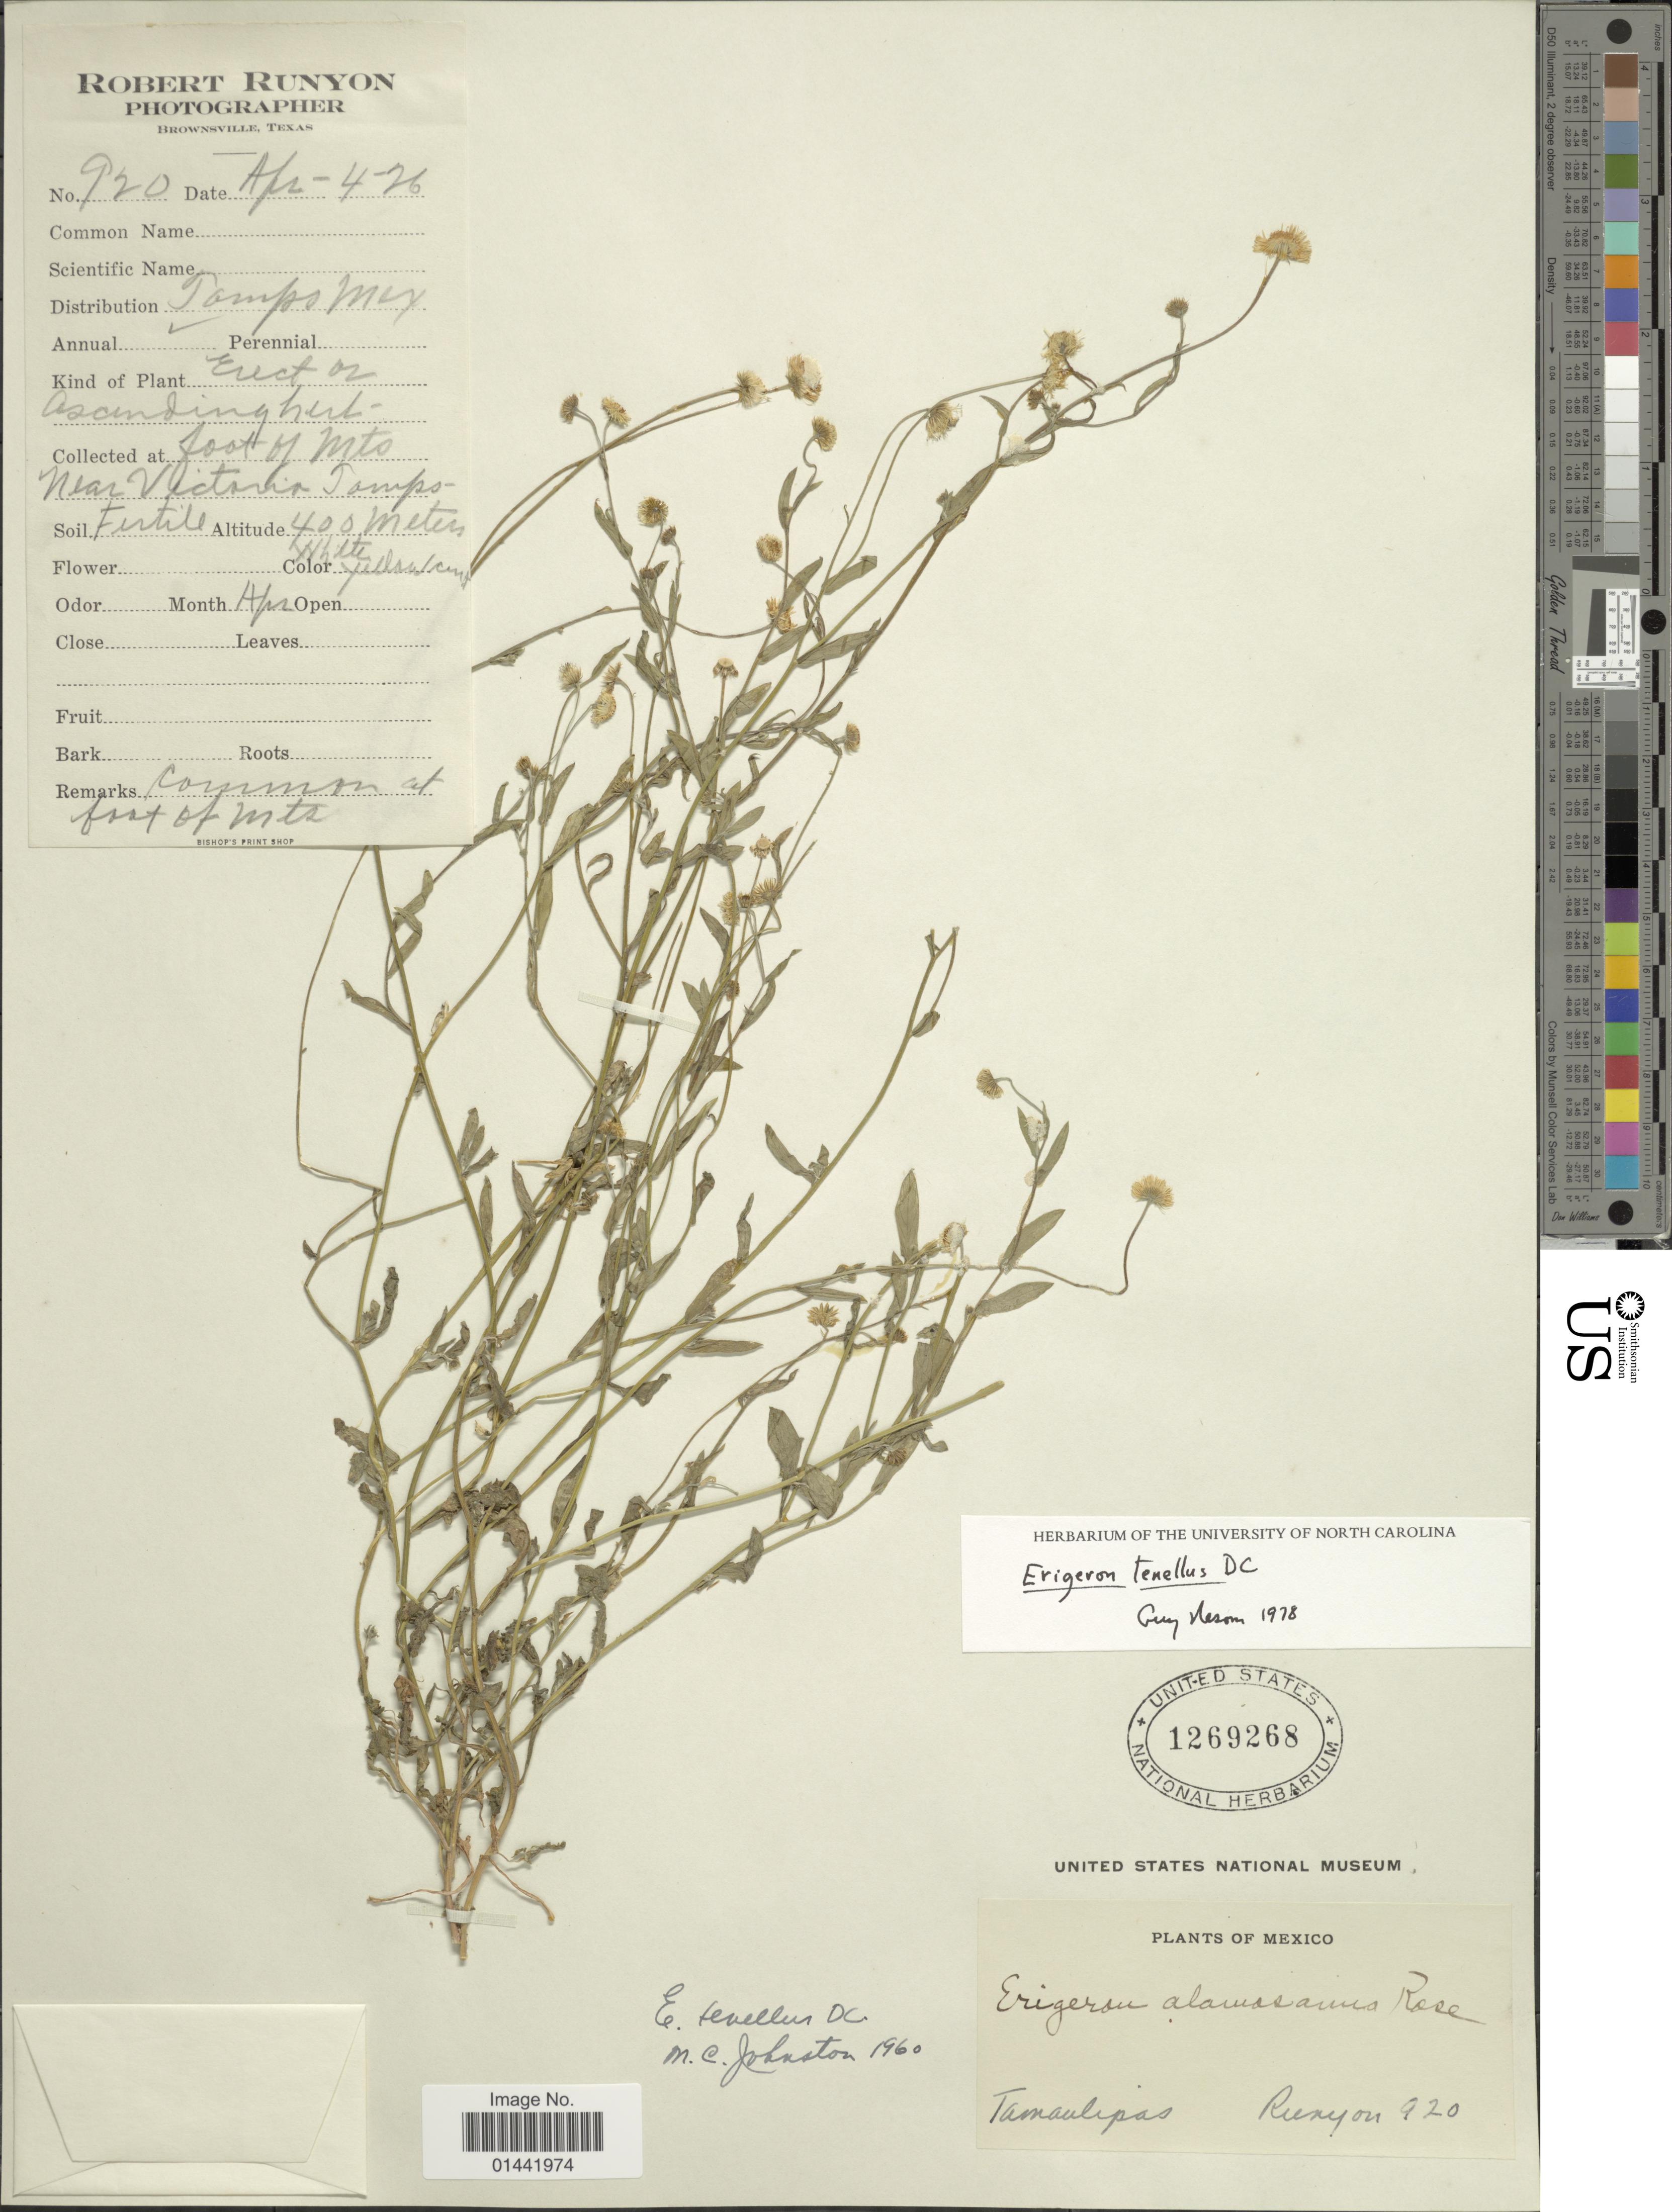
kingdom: Plantae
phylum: Tracheophyta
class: Magnoliopsida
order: Asterales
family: Asteraceae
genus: Erigeron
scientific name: Erigeron tenellus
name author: DC.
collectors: -. Runyon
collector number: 920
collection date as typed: Transcribed d/m/y: 4/4/26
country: Mexico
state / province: Tamaulipas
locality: Foot of Mts. near Victoria Tamps, common at foot of Mts.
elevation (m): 400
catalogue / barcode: US 1269268